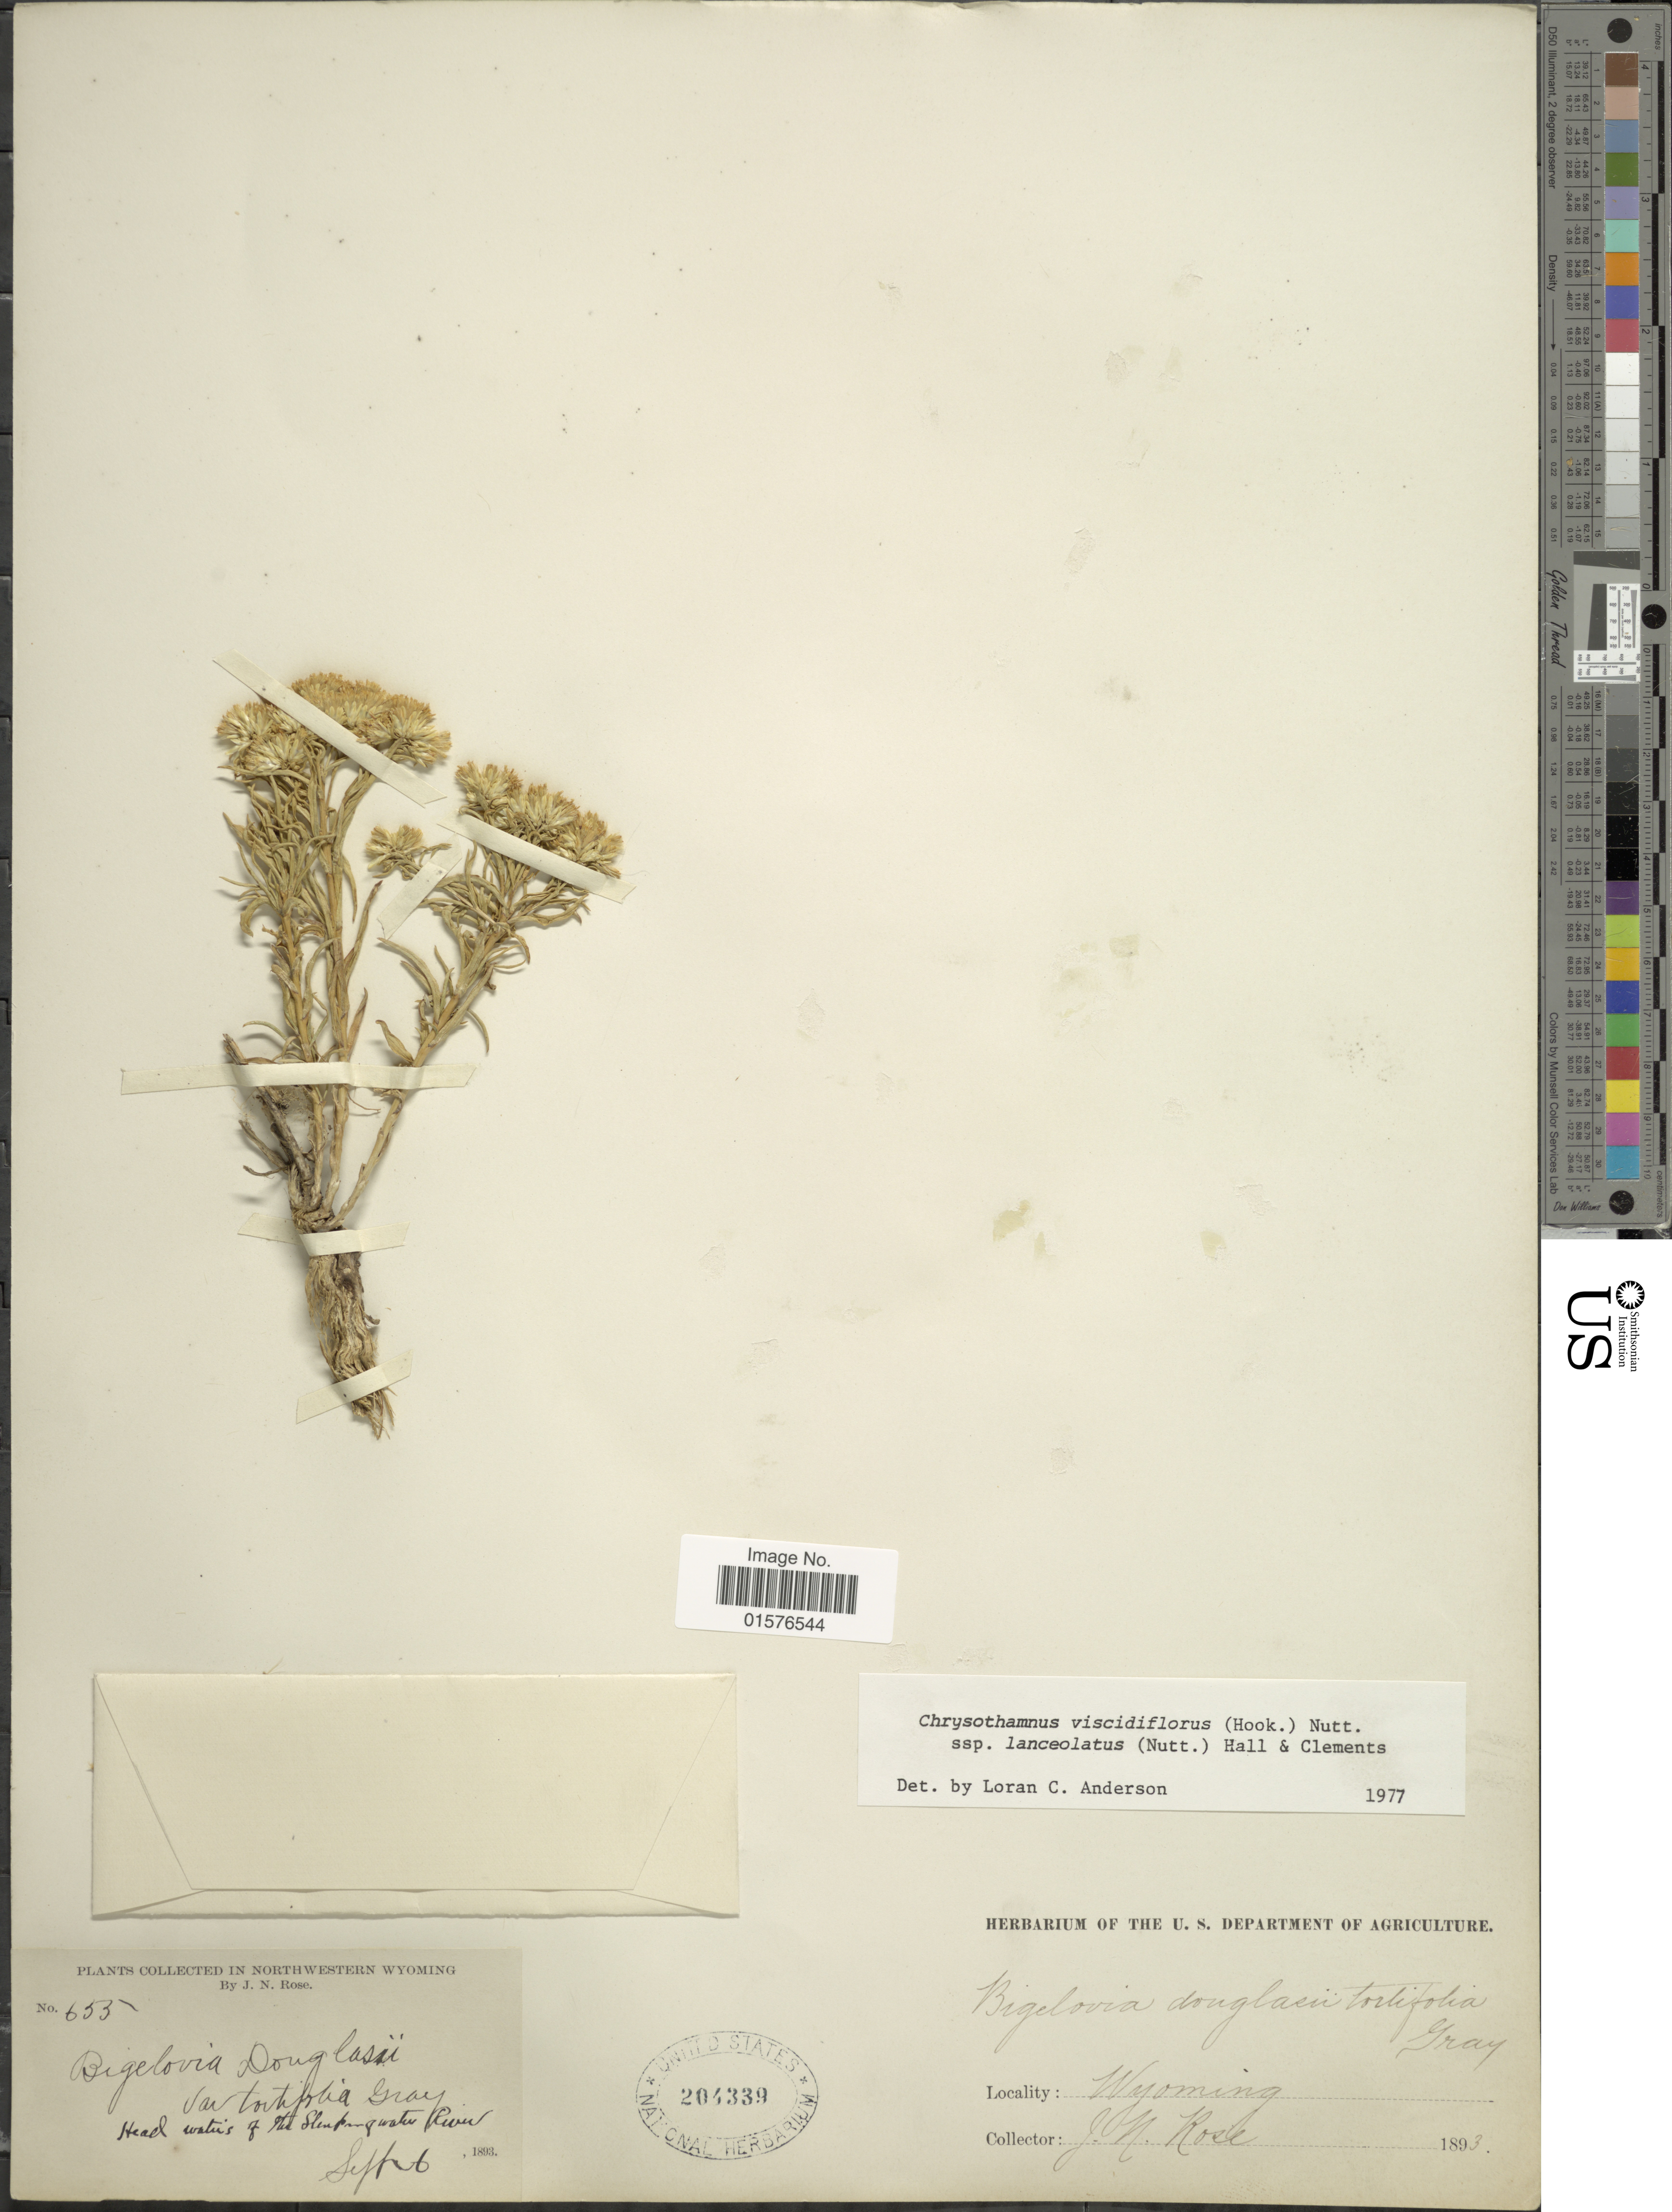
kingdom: Plantae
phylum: Tracheophyta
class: Magnoliopsida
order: Asterales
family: Asteraceae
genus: Chrysothamnus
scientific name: Chrysothamnus viscidiflorus subsp. lanceolatus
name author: (Nutt.) H.M. Hall & Clem.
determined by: Urbatsch, Lowell E., Curator (LSU), Louisiana State University (UNITED STATES)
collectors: J. N. Rose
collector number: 655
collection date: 1893-09-06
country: United States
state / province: Wyoming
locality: Northwestern Wyoming, Head Waters of the Stinking water (Shoshone) River.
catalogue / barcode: US 204339